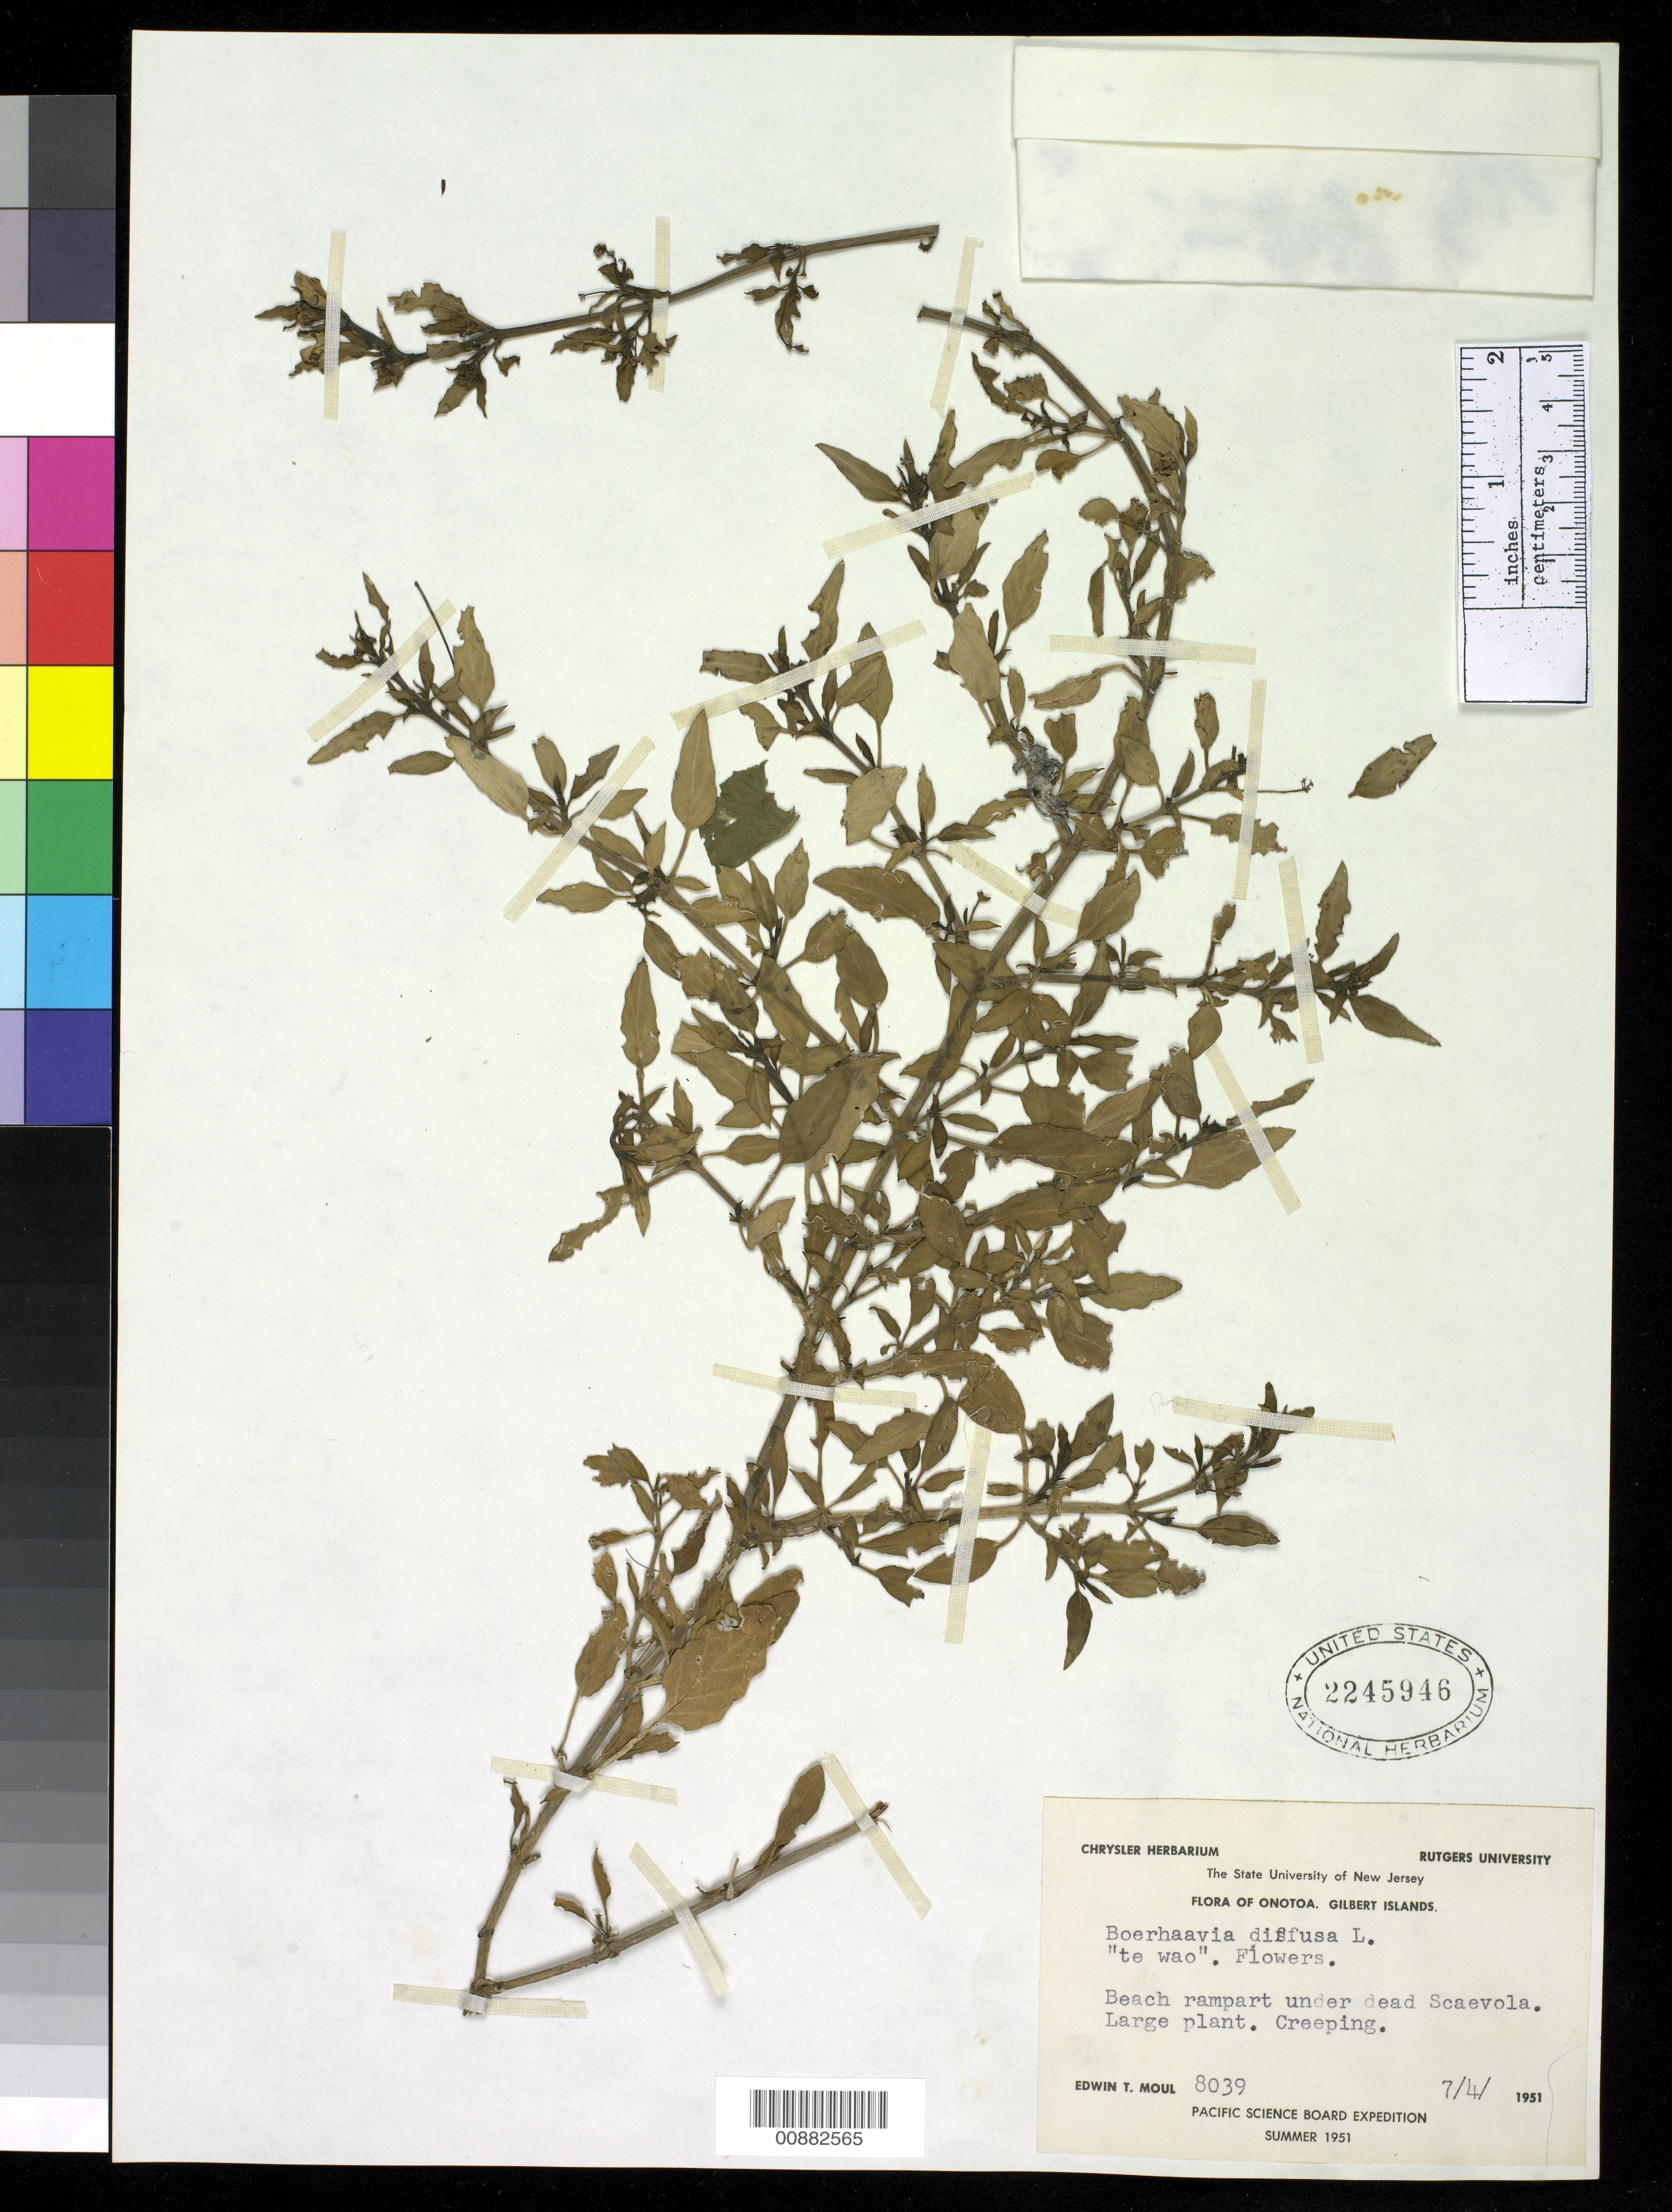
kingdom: Plantae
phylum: Tracheophyta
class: Magnoliopsida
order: Caryophyllales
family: Nyctaginaceae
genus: Boerhavia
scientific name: Boerhavia diffusa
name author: L.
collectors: E. T. Moul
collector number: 8039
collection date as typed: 04 Jul 1951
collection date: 1951-07-04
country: Kiribati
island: Onotoa Atoll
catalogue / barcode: US 2245946